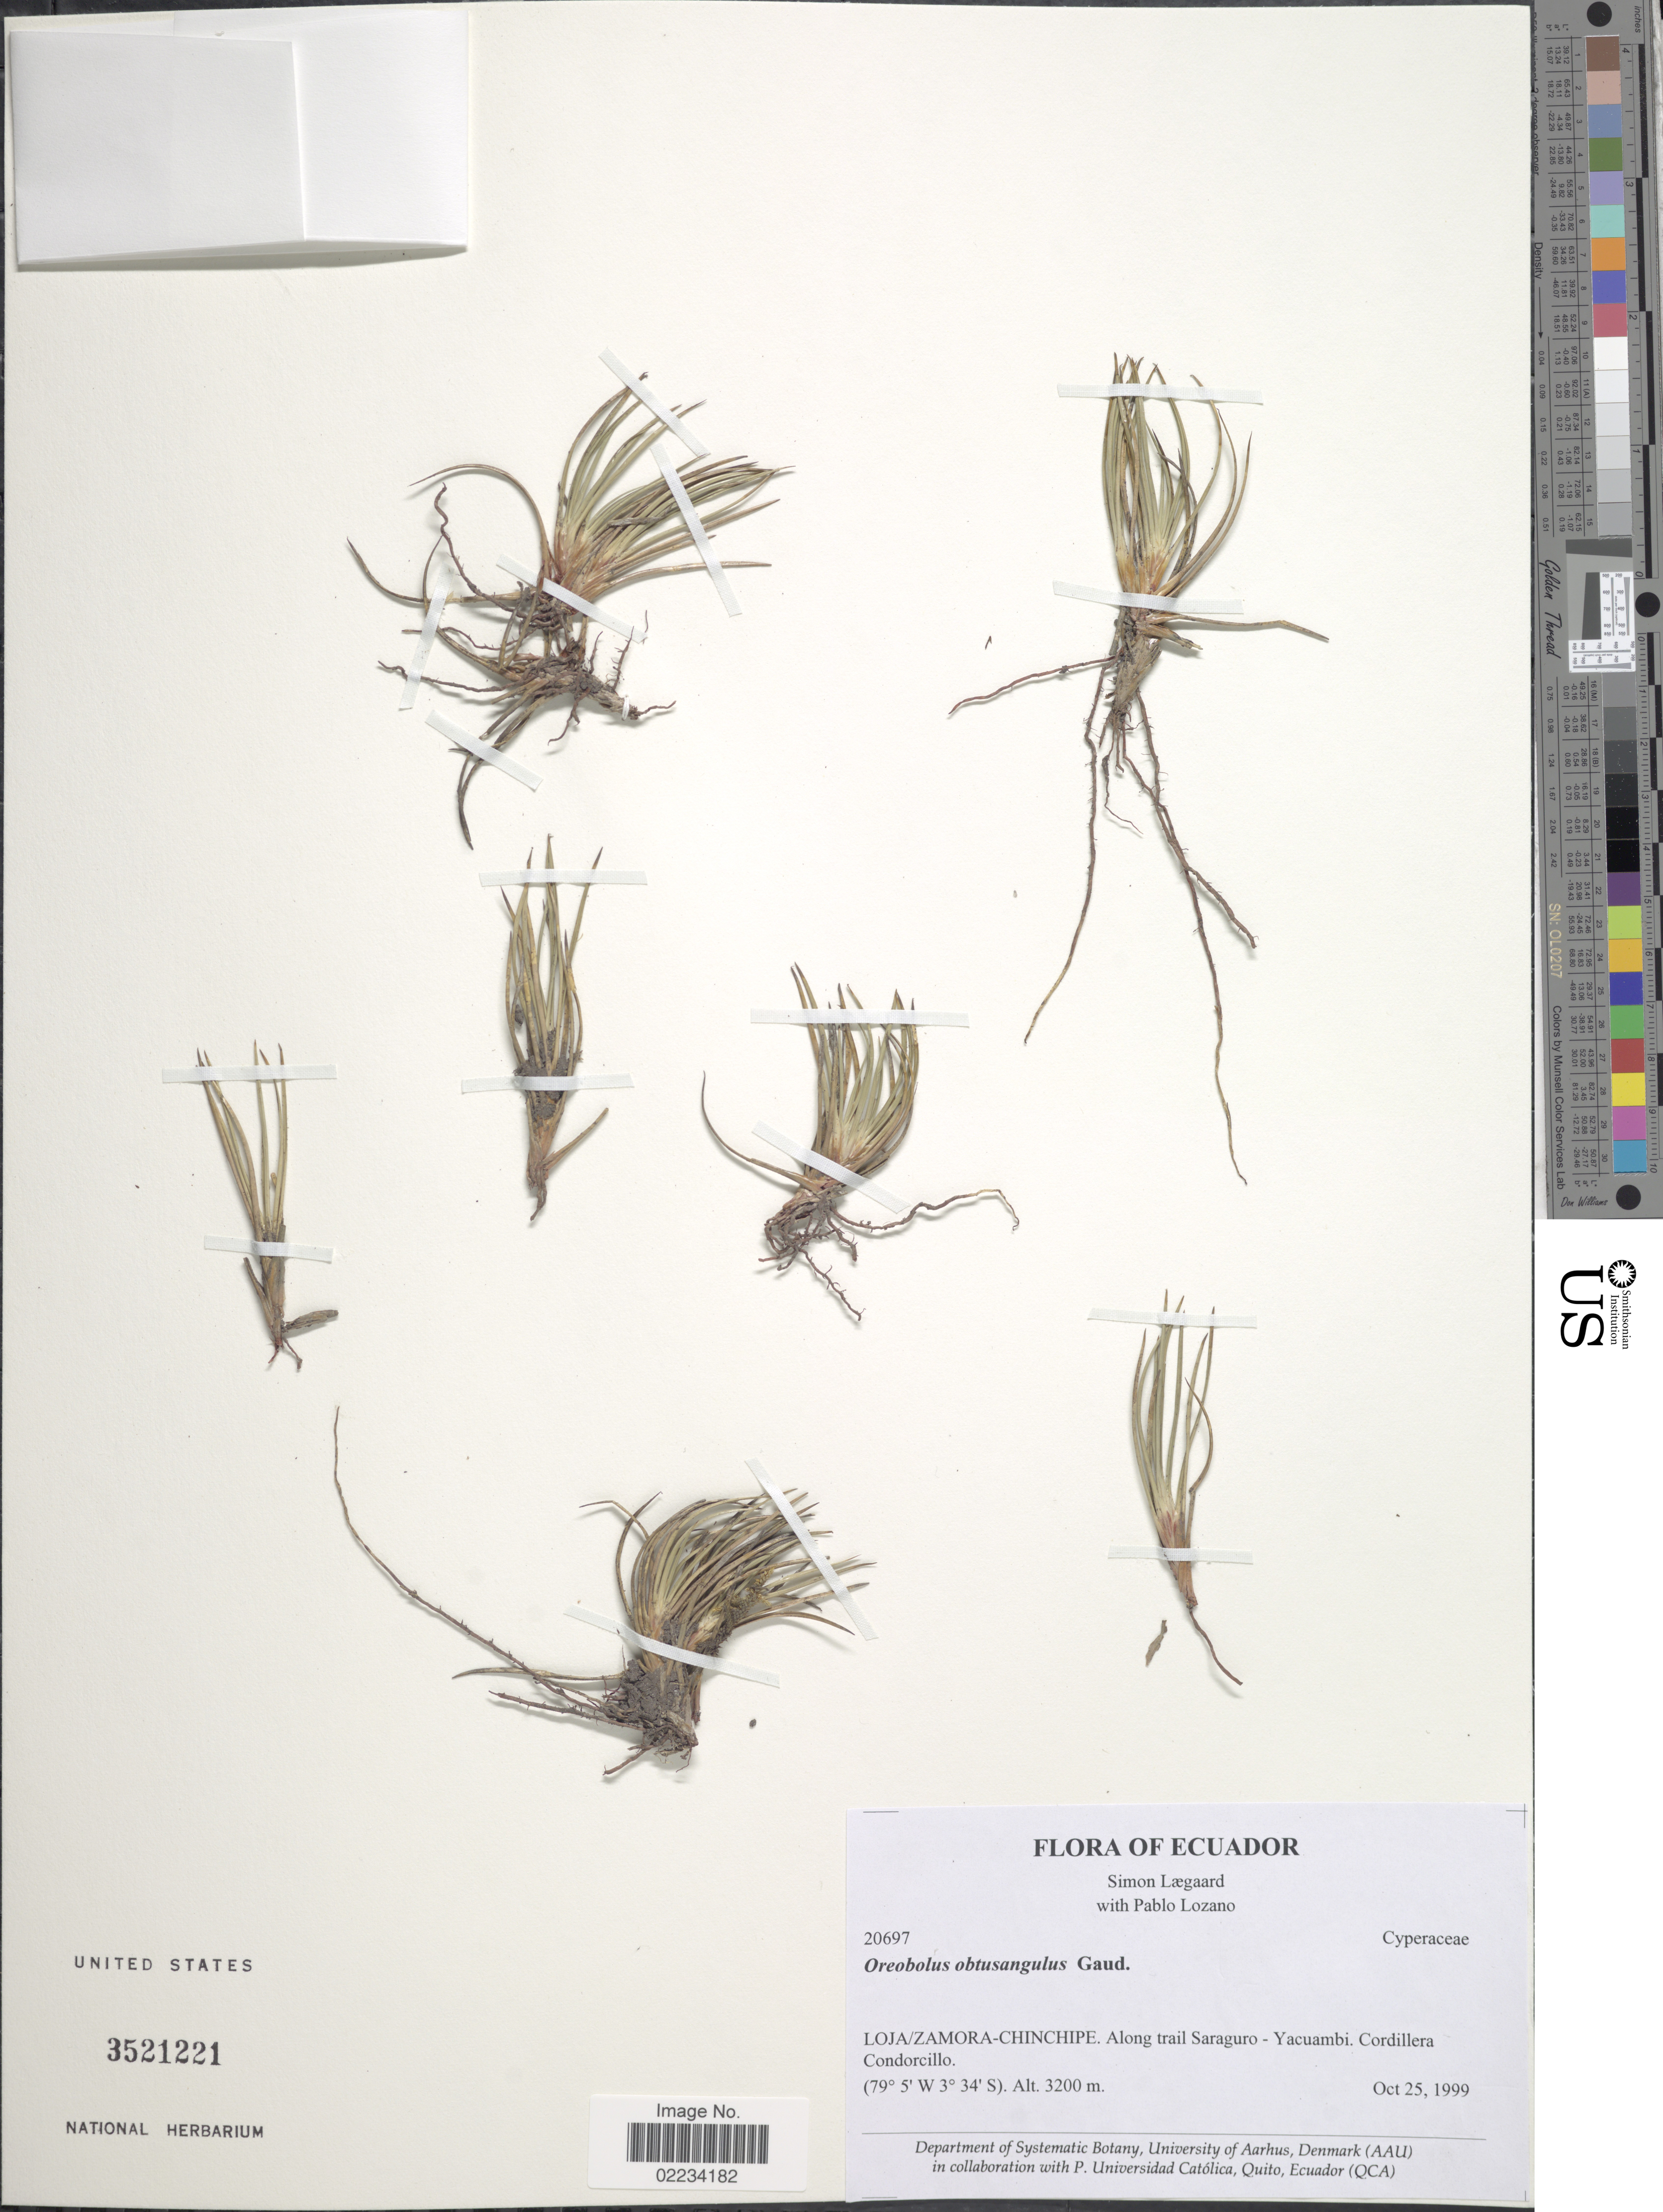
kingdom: Plantae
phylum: Tracheophyta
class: Liliopsida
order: Poales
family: Cyperaceae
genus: Oreobolus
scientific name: Oreobolus obtusangulus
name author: Gaudich.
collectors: S. Lægaard & P. Lozano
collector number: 20697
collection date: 1999-10-25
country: Ecuador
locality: Loja/Zamora-Chinchipe. Along trail Saraguro - Yacuambi. Cordillera Condorcillo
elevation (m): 3200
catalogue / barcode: US 3521221